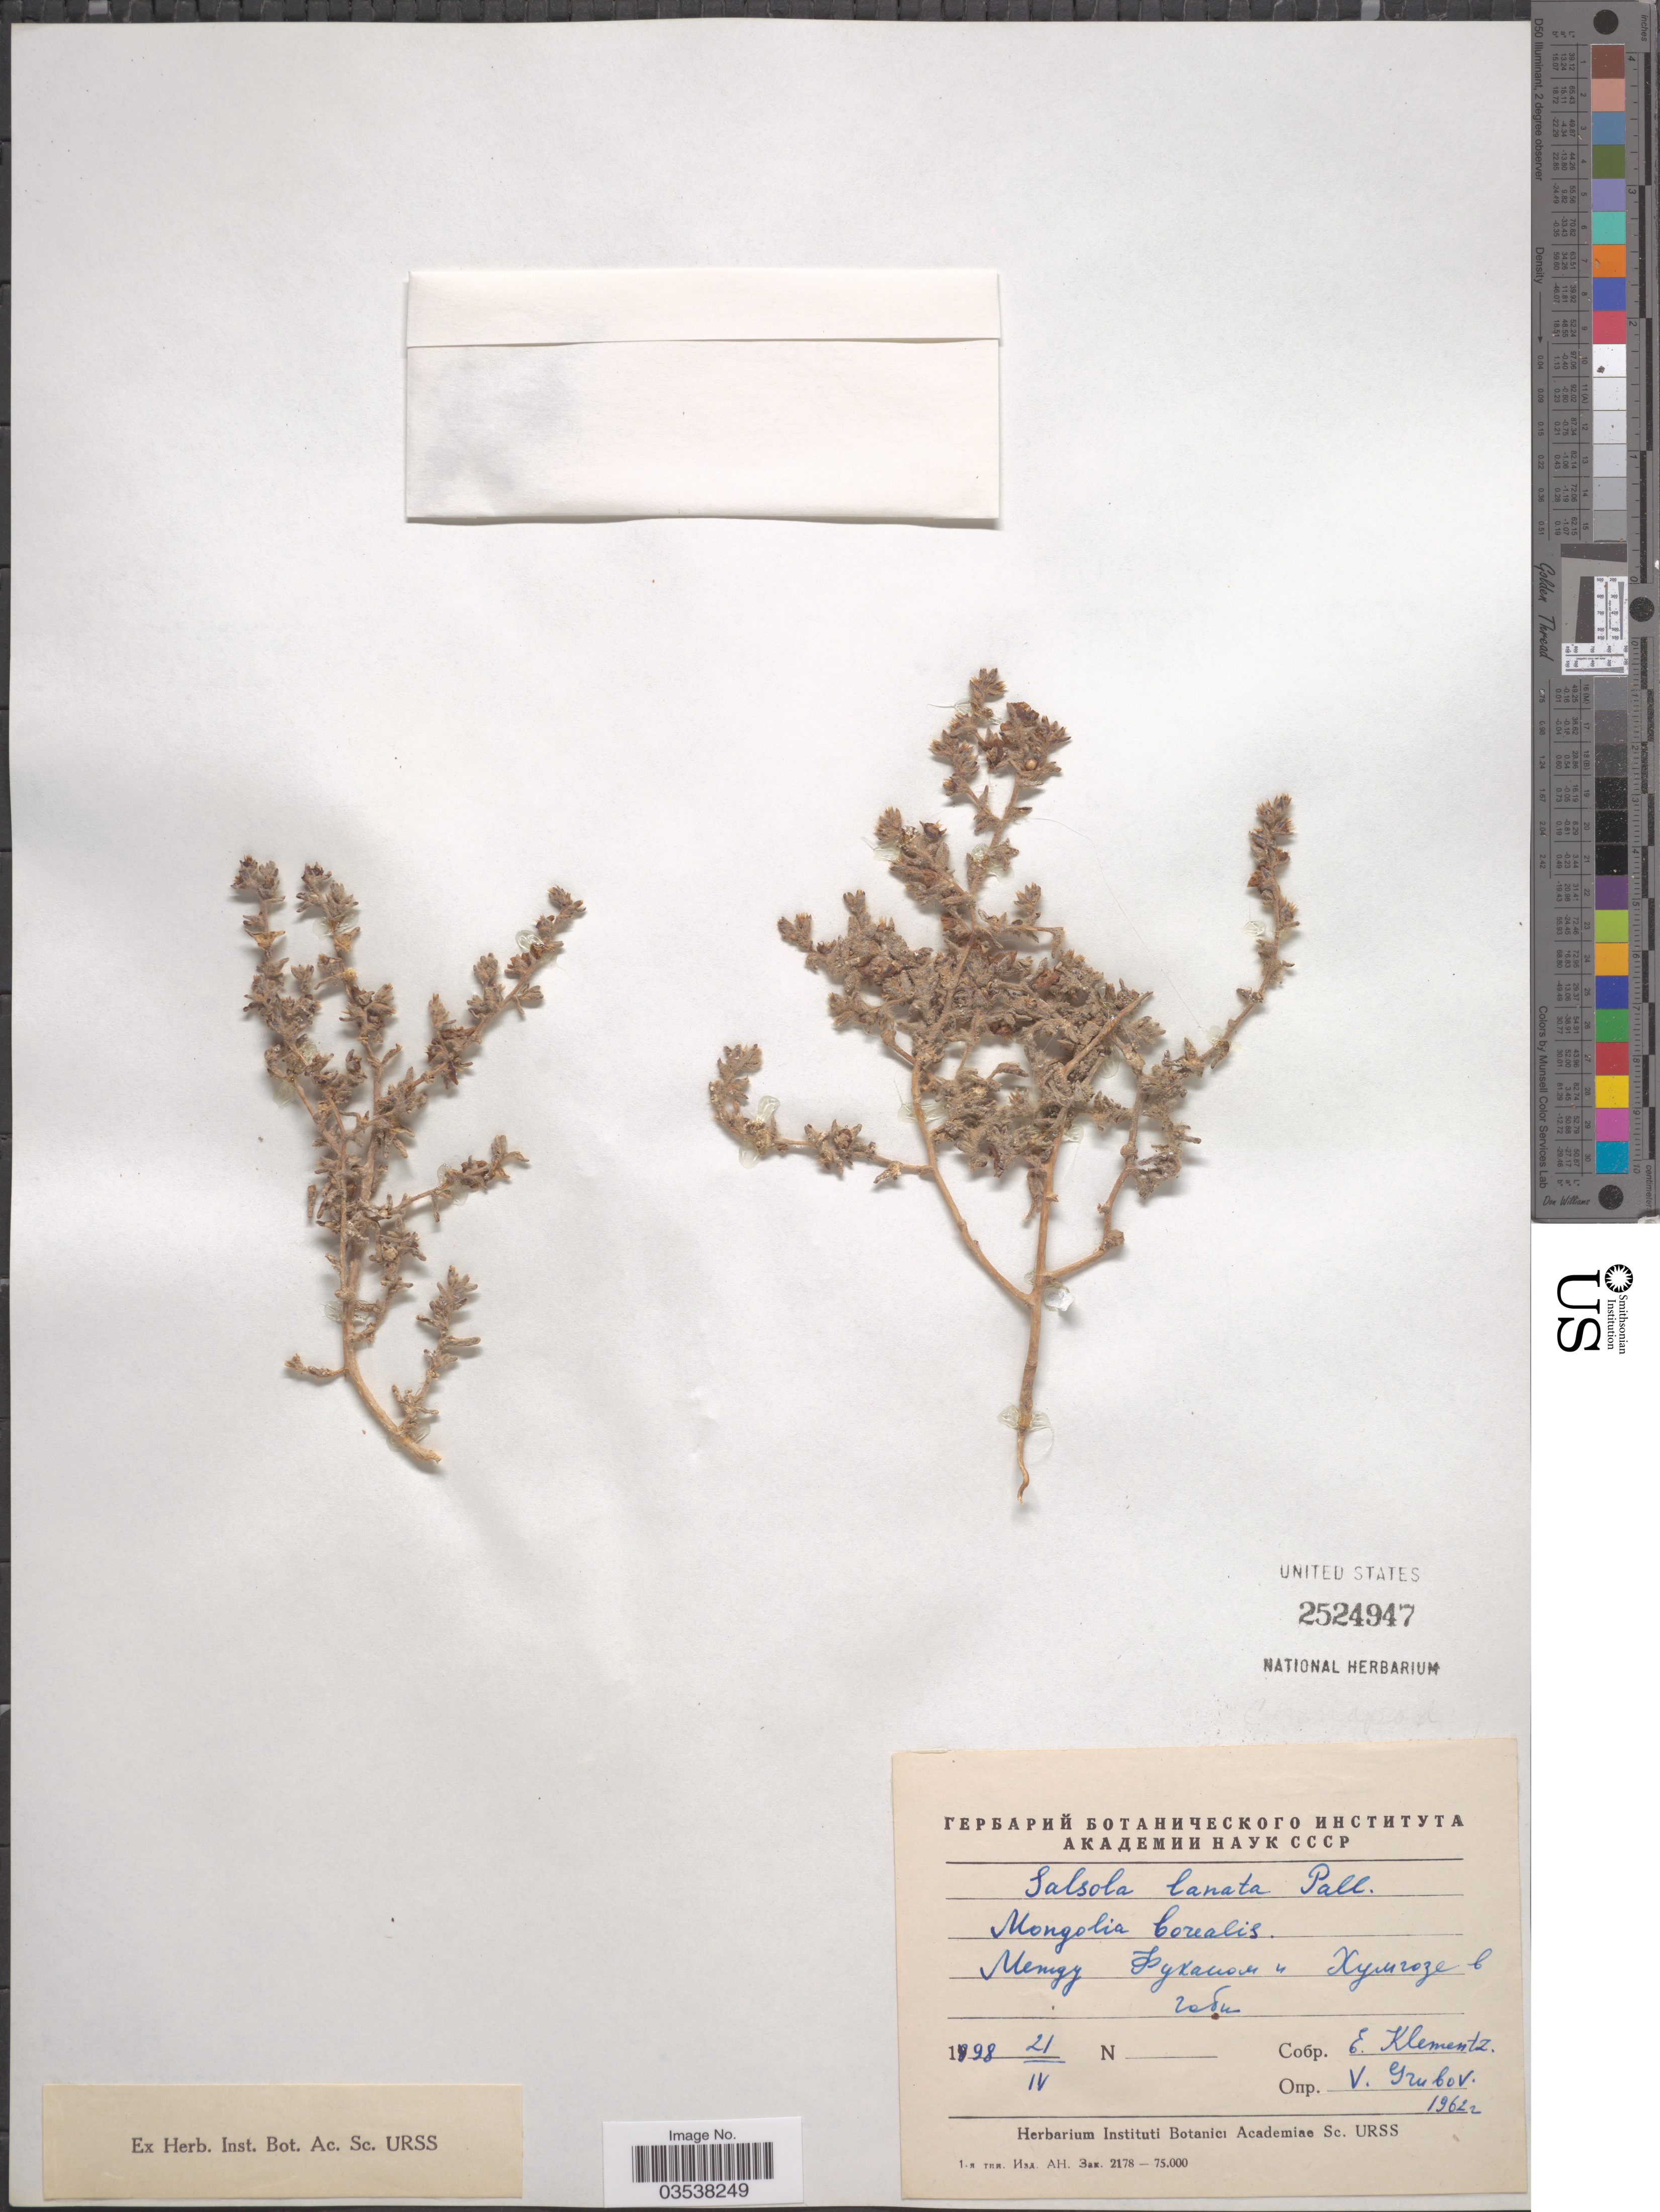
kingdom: Plantae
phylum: Tracheophyta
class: Magnoliopsida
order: Caryophyllales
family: Amaranthaceae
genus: Climacoptera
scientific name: Climacoptera lanata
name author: (Pall.) Botsch.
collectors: E. Klementz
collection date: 1898-04-21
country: Mongolia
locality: Mongolia borealis. X.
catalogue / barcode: US 2524947